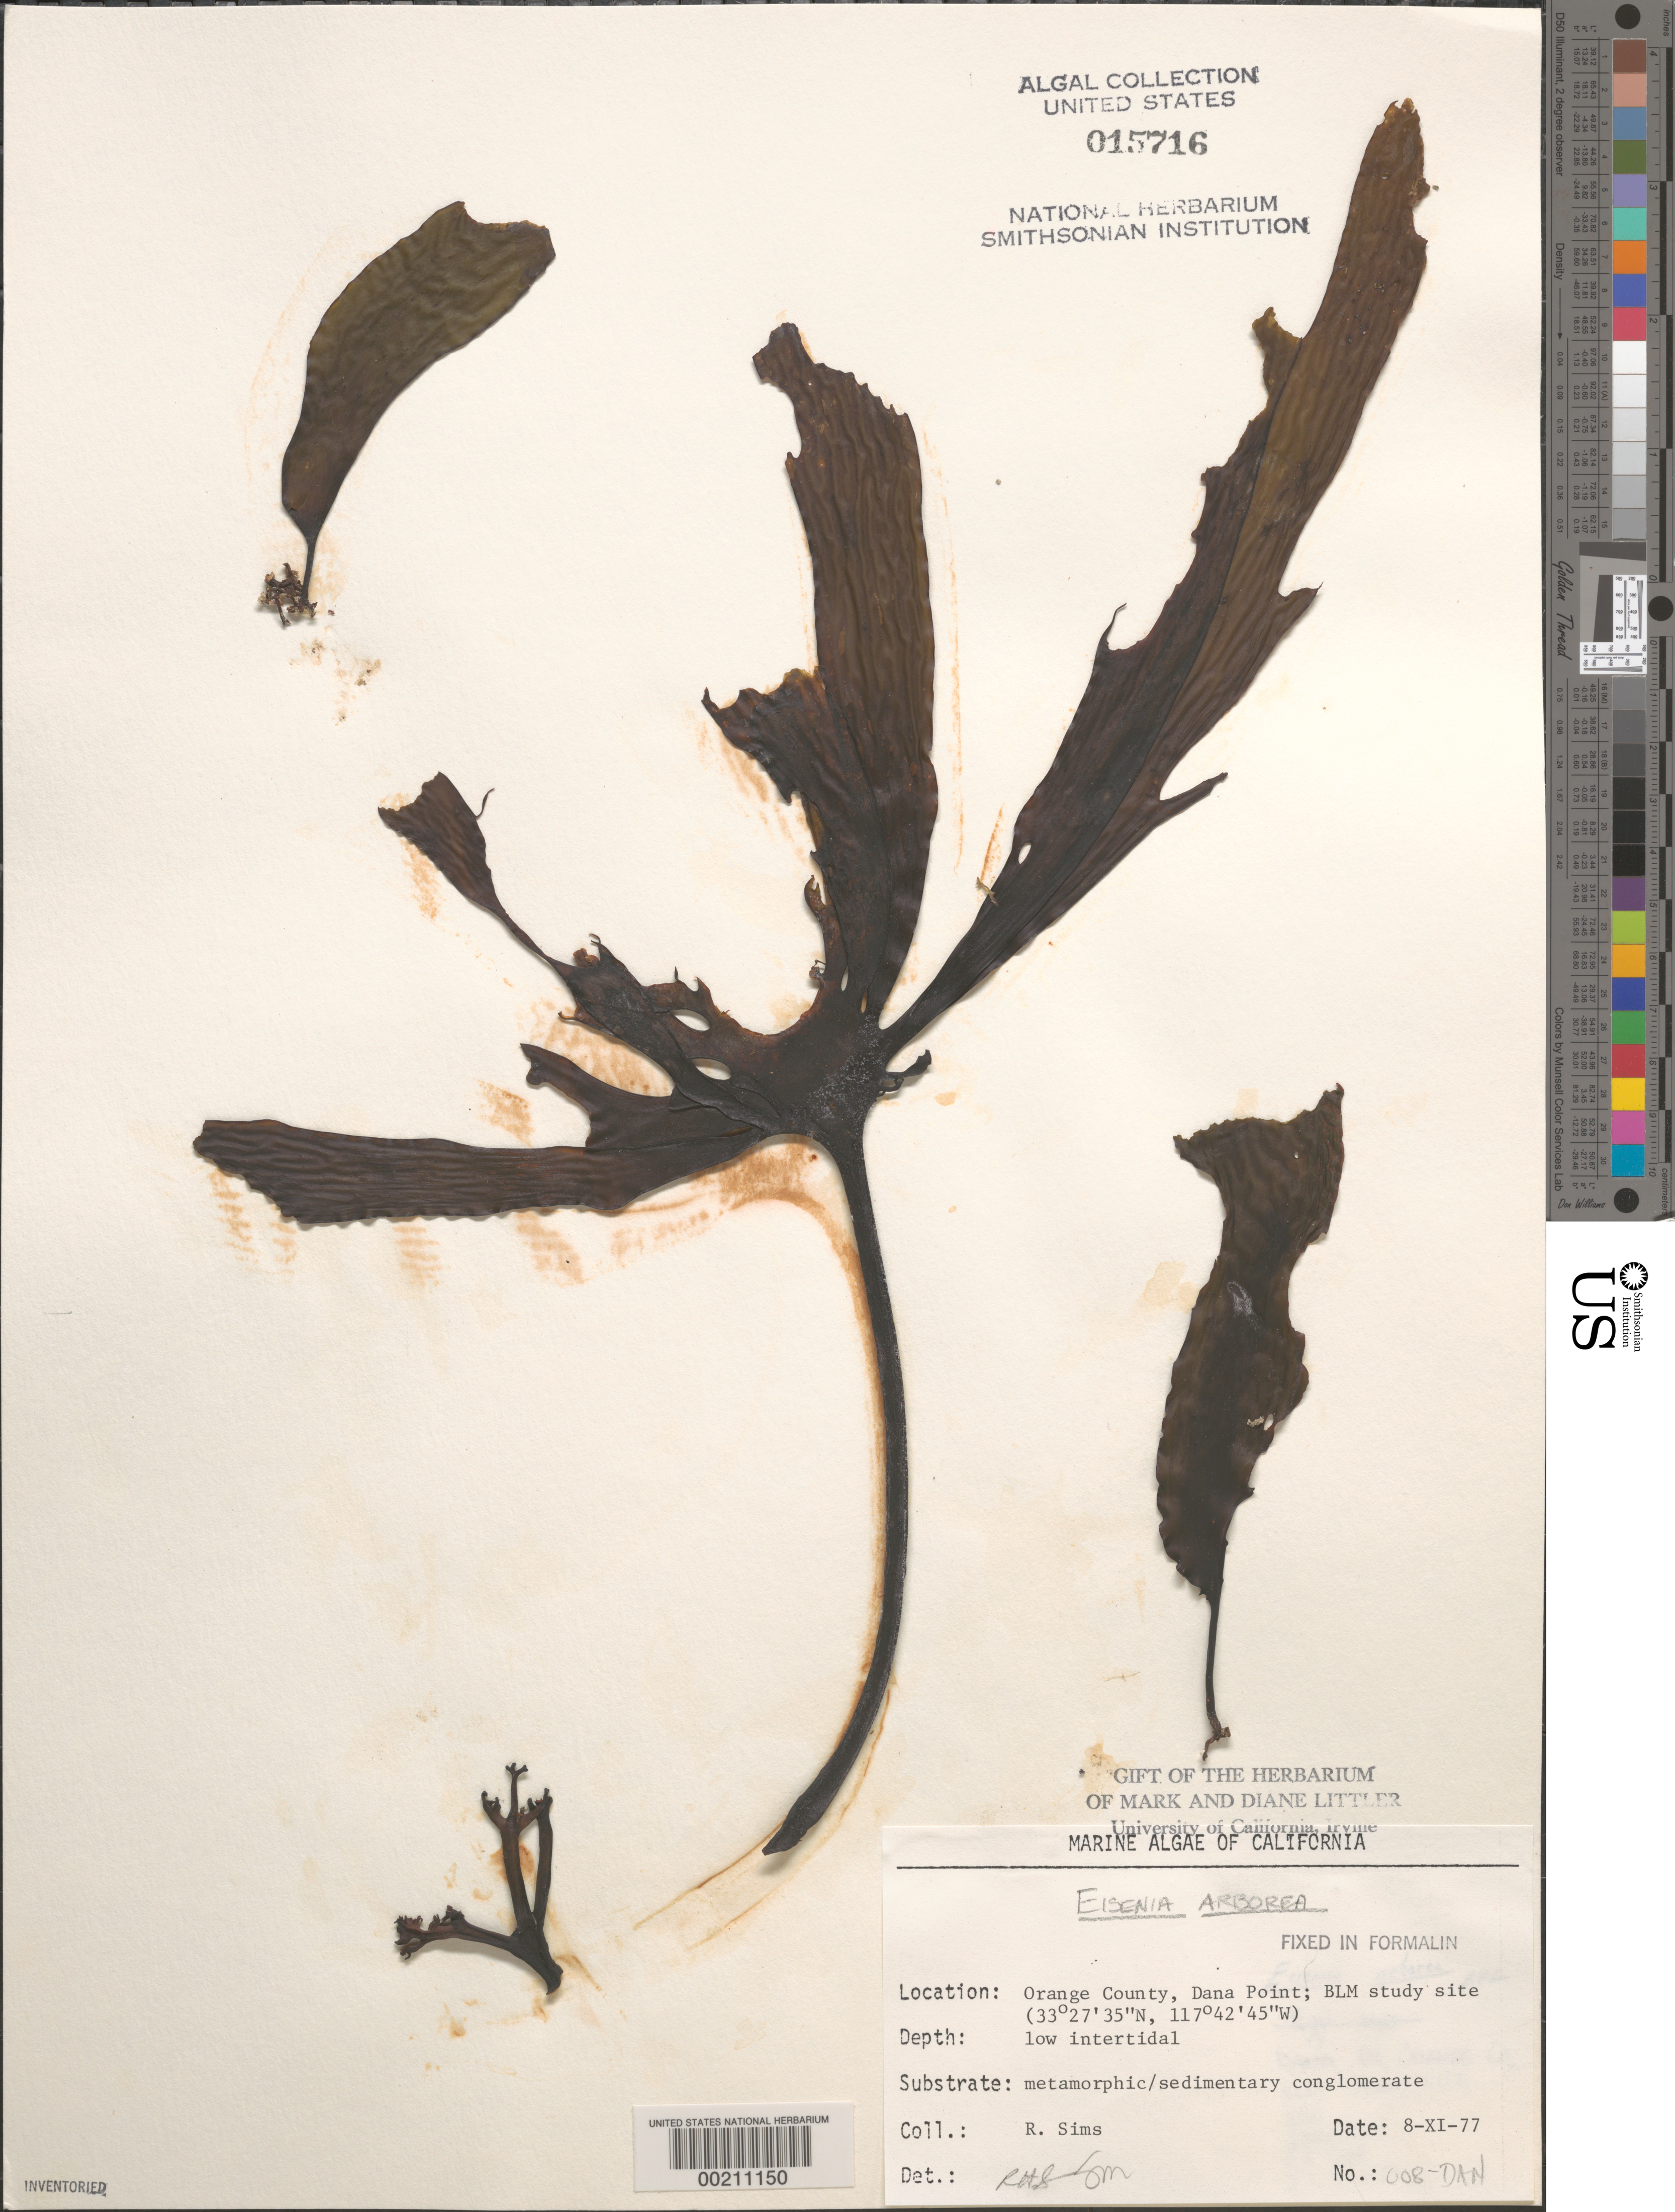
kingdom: Chromista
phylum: Ochrophyta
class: Phaeophyceae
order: Laminariales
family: Lessoniaceae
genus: Eisenia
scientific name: Eisenia arborea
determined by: Sims, Robert H.; Murray, S. N.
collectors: R. H. Sims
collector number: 008-DAN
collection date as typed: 08 Nov 1977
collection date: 1977-11-08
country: United States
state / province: California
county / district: Orange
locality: Dana Point, 1 km north of marina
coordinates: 33 27'35"N, 117 42'45"W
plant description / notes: BLM-SOCALBIGHT Rocky Intertidal Survey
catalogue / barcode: US 15716